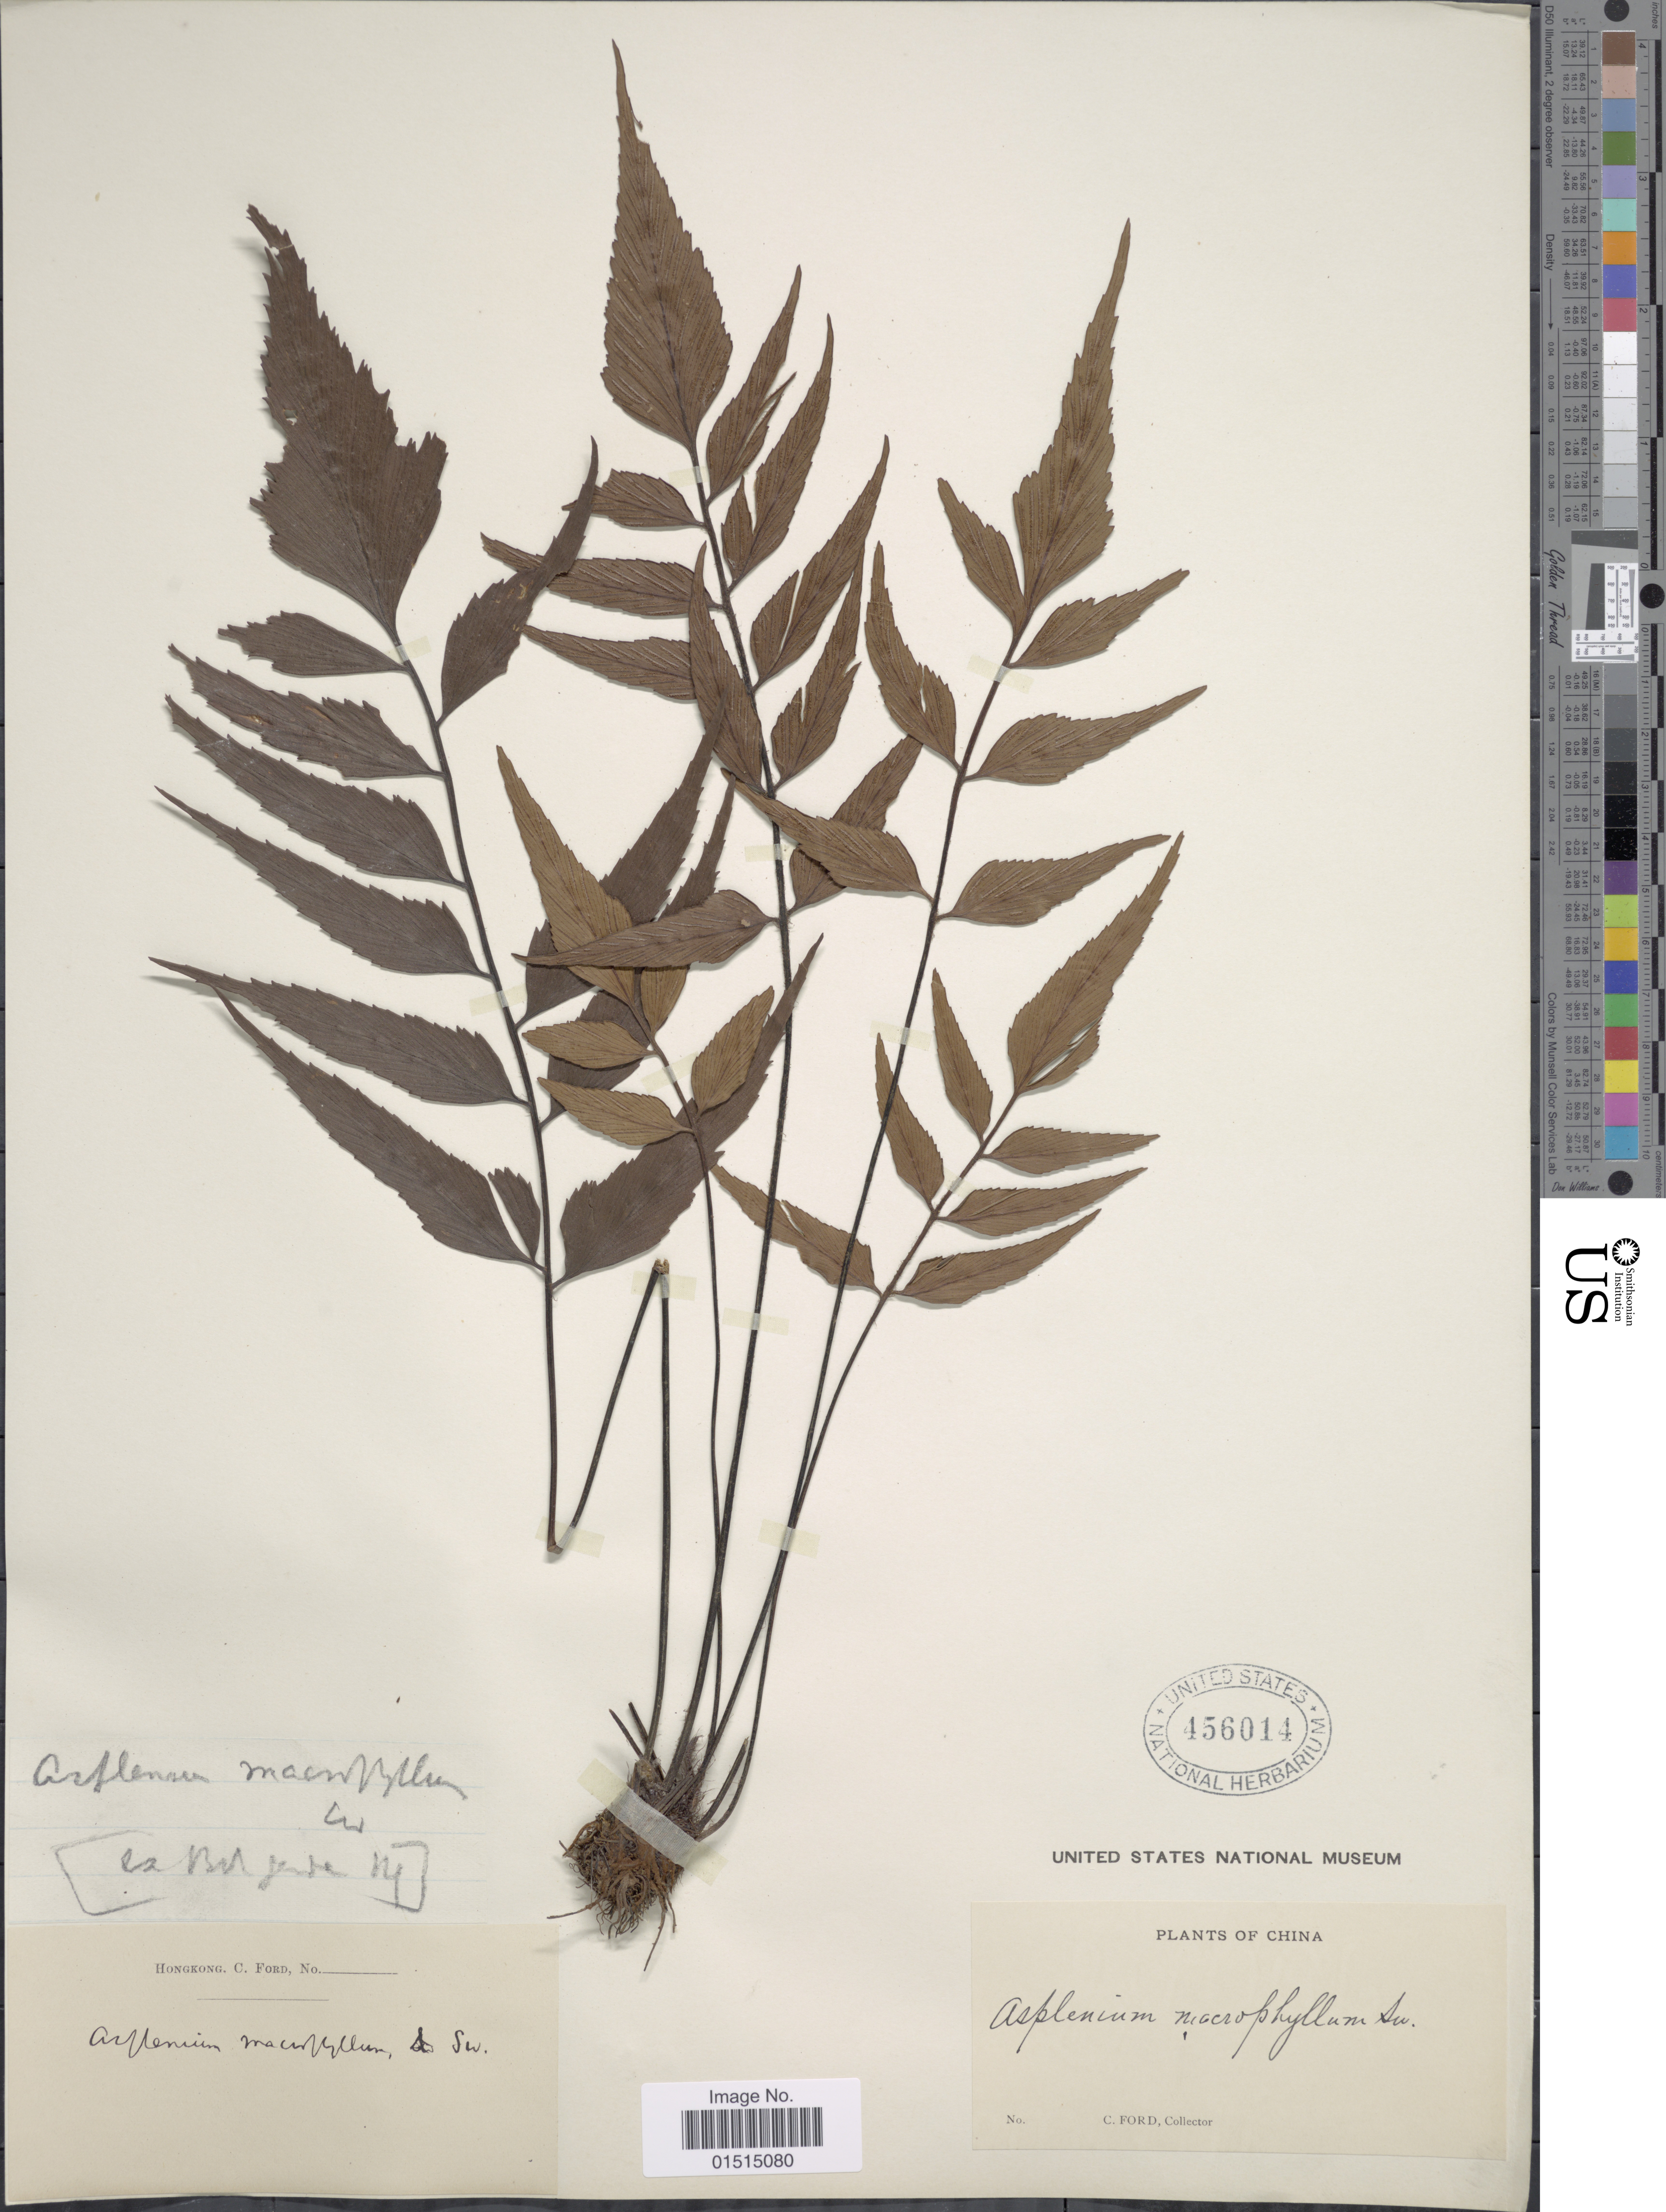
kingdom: Plantae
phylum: Tracheophyta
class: Polypodiopsida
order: Polypodiales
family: Aspleniaceae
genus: Asplenium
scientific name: Asplenium macrophyllum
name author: Sw.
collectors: C. Ford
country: China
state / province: Hong Kong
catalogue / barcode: US 456014